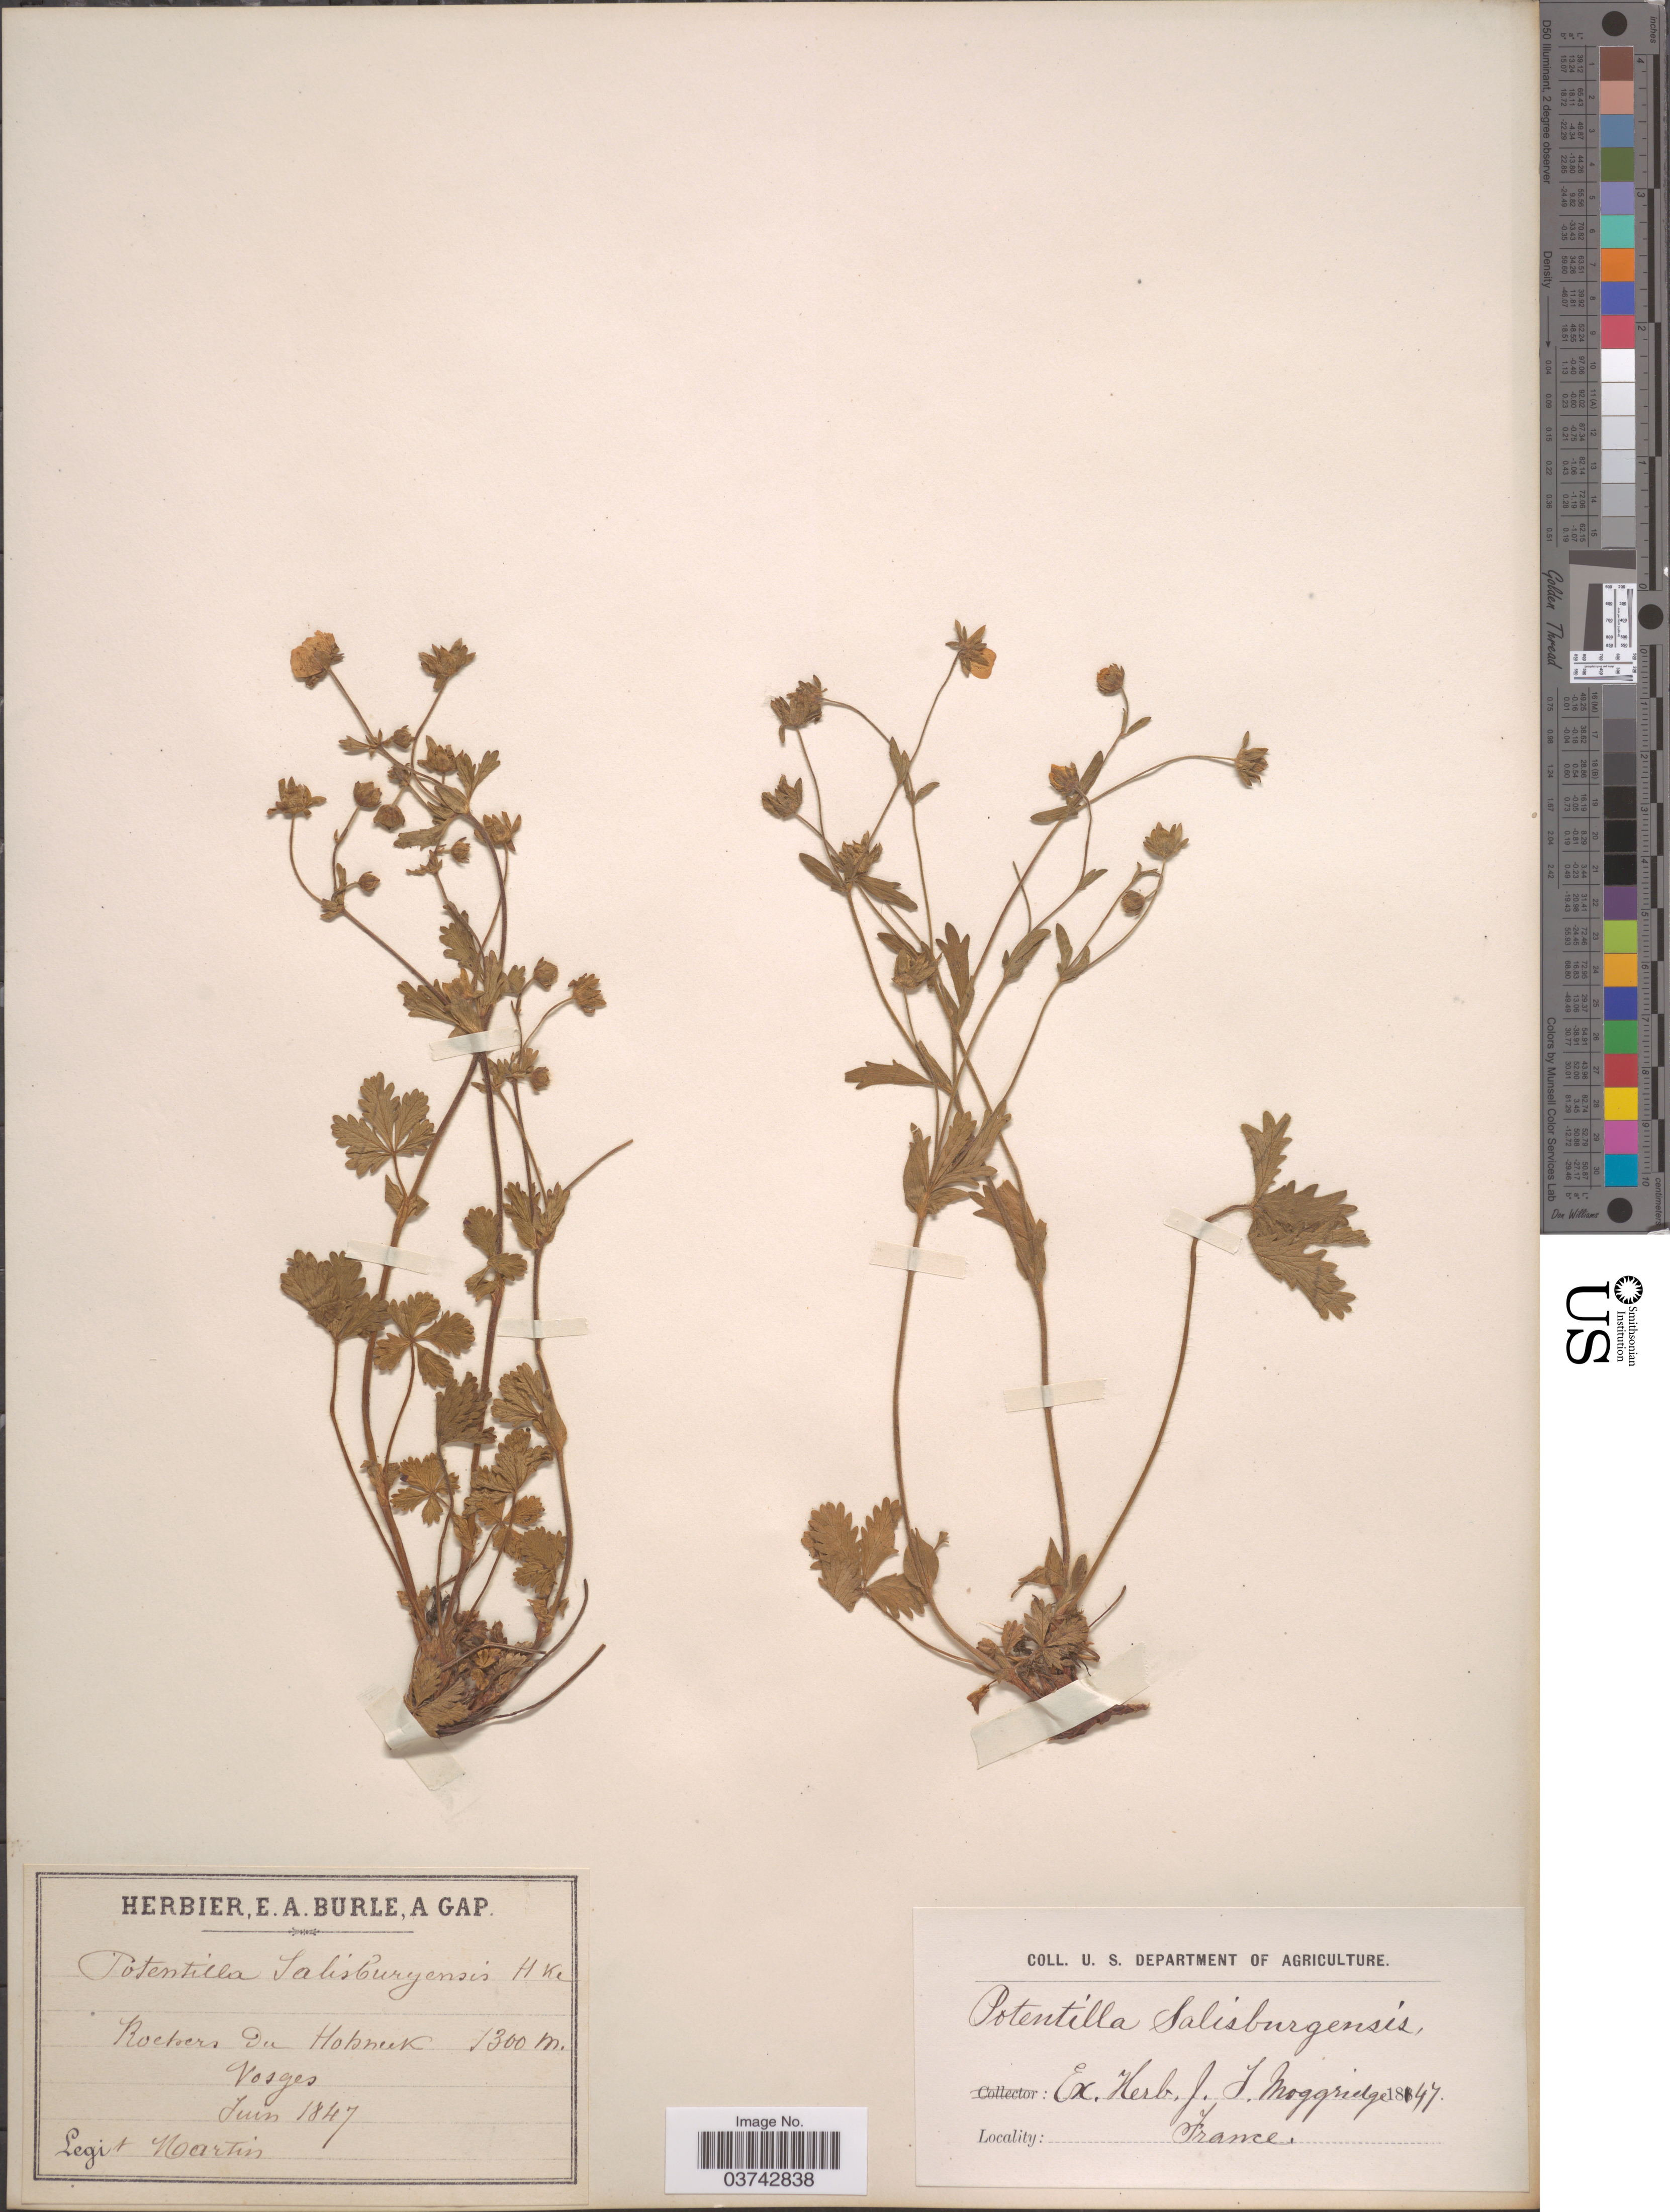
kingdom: Plantae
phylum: Tracheophyta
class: Magnoliopsida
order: Rosales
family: Rosaceae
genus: Potentilla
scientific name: Potentilla salisburgensis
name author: Haenke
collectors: Martin, --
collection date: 1847-06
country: France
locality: Rochers du Hohneck, Vosges.